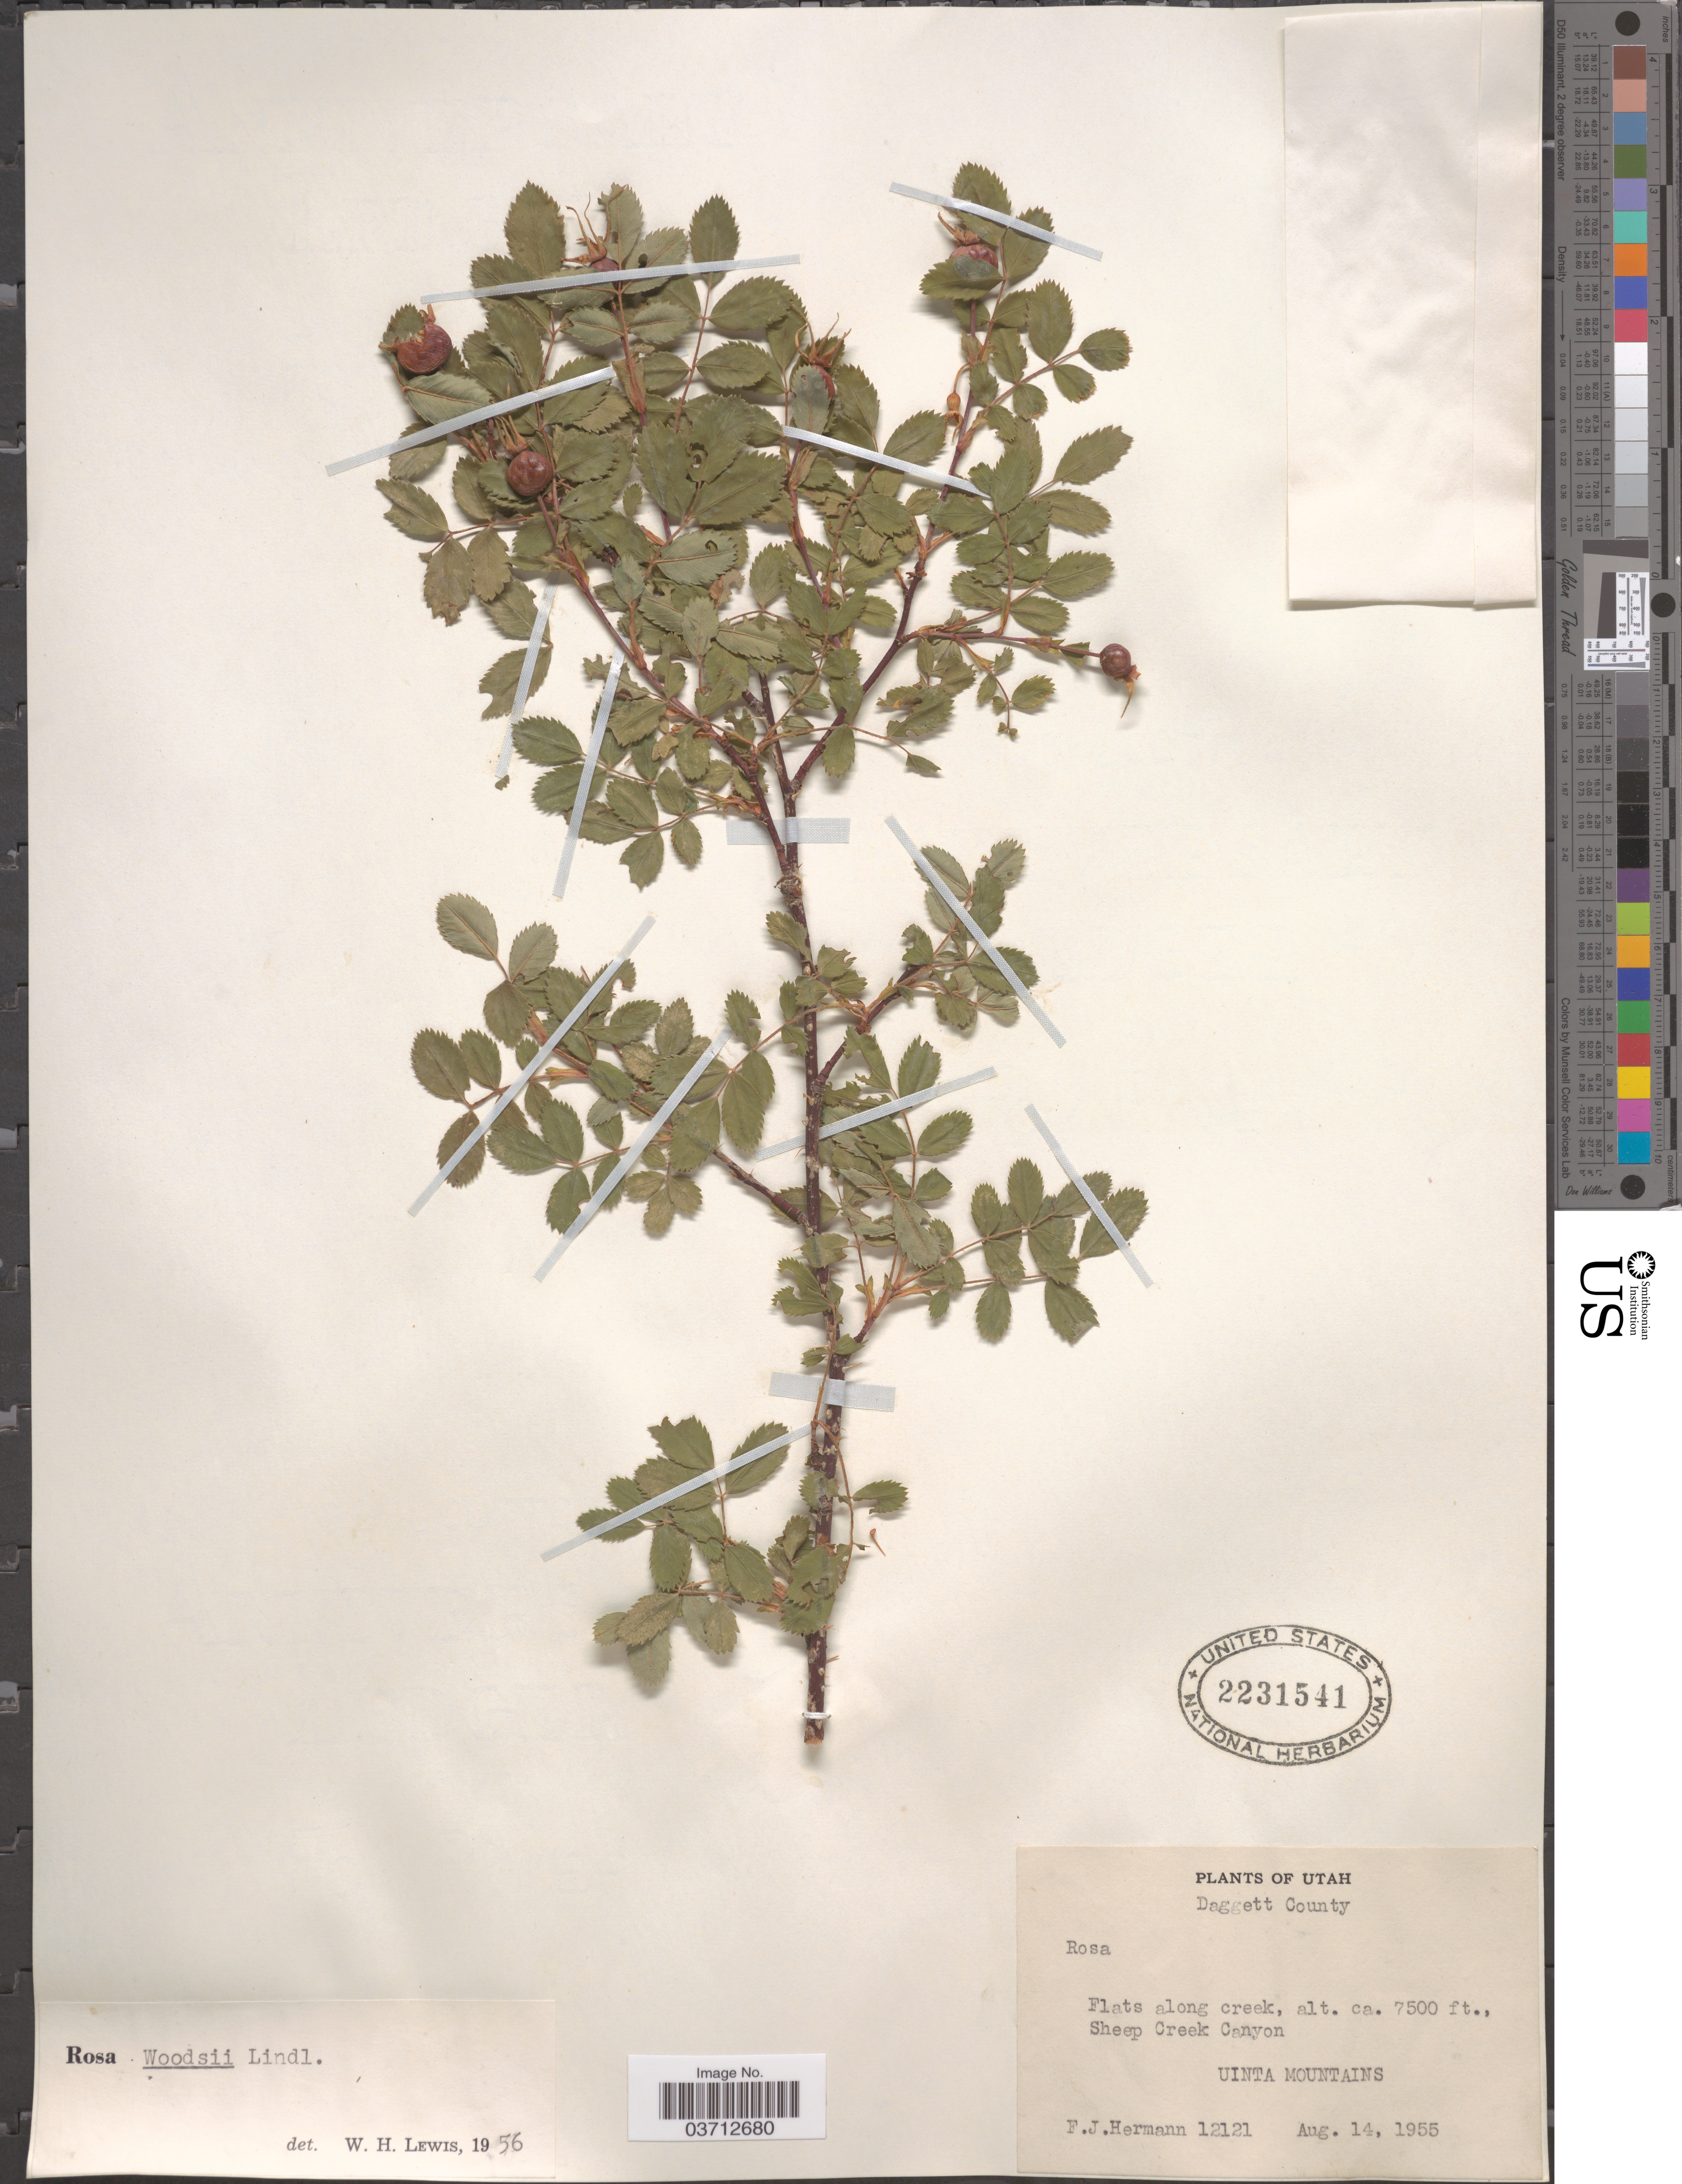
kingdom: Plantae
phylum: Tracheophyta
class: Magnoliopsida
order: Rosales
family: Rosaceae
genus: Rosa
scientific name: Rosa sp.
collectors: F. J. Hermann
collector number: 12121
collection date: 1955-08-14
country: United States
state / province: Utah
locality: Daggett County. Sheep Creek Canyon, Uinta Mountains.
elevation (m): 2286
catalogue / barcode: US 2231541